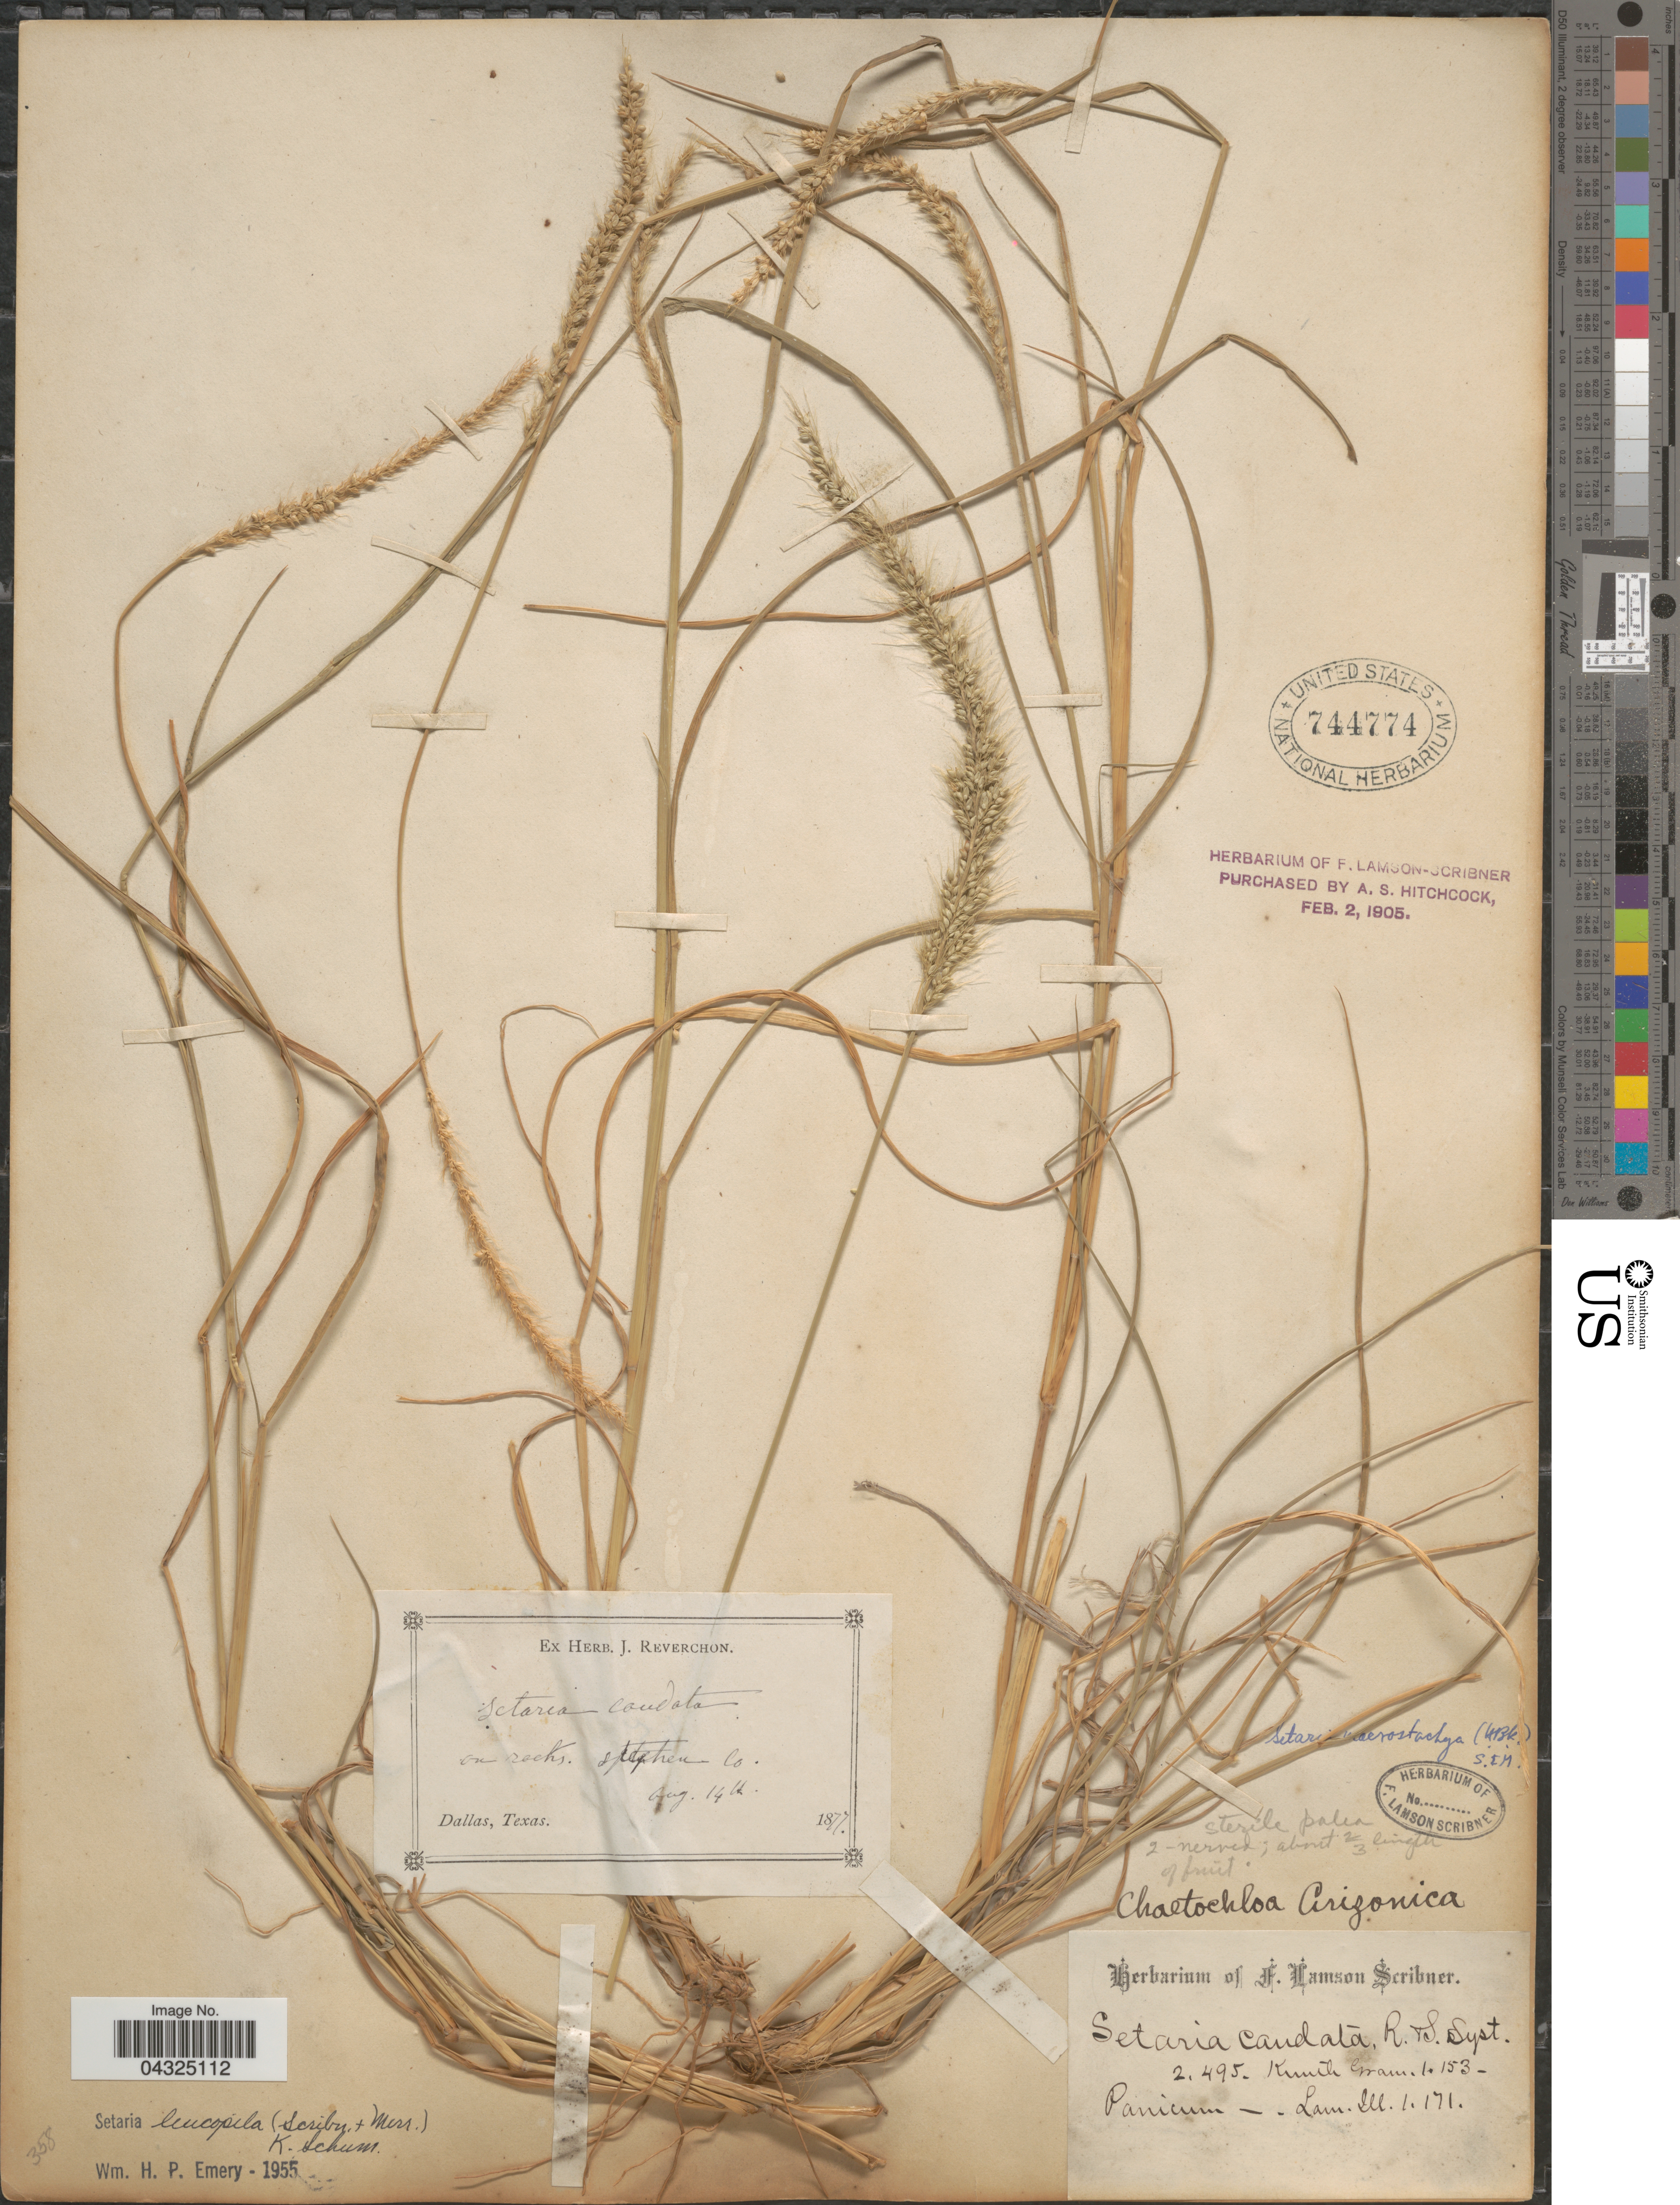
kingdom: Plantae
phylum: Tracheophyta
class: Liliopsida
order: Poales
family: Poaceae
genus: Setaria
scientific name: Setaria leucopila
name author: (Scribn. & Merr.) K. Schum.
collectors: ex herb. J. Reverchon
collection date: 1877-08-14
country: United States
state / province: Texas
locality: On rocks. Stephen Co. Dallas.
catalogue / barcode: US 744774